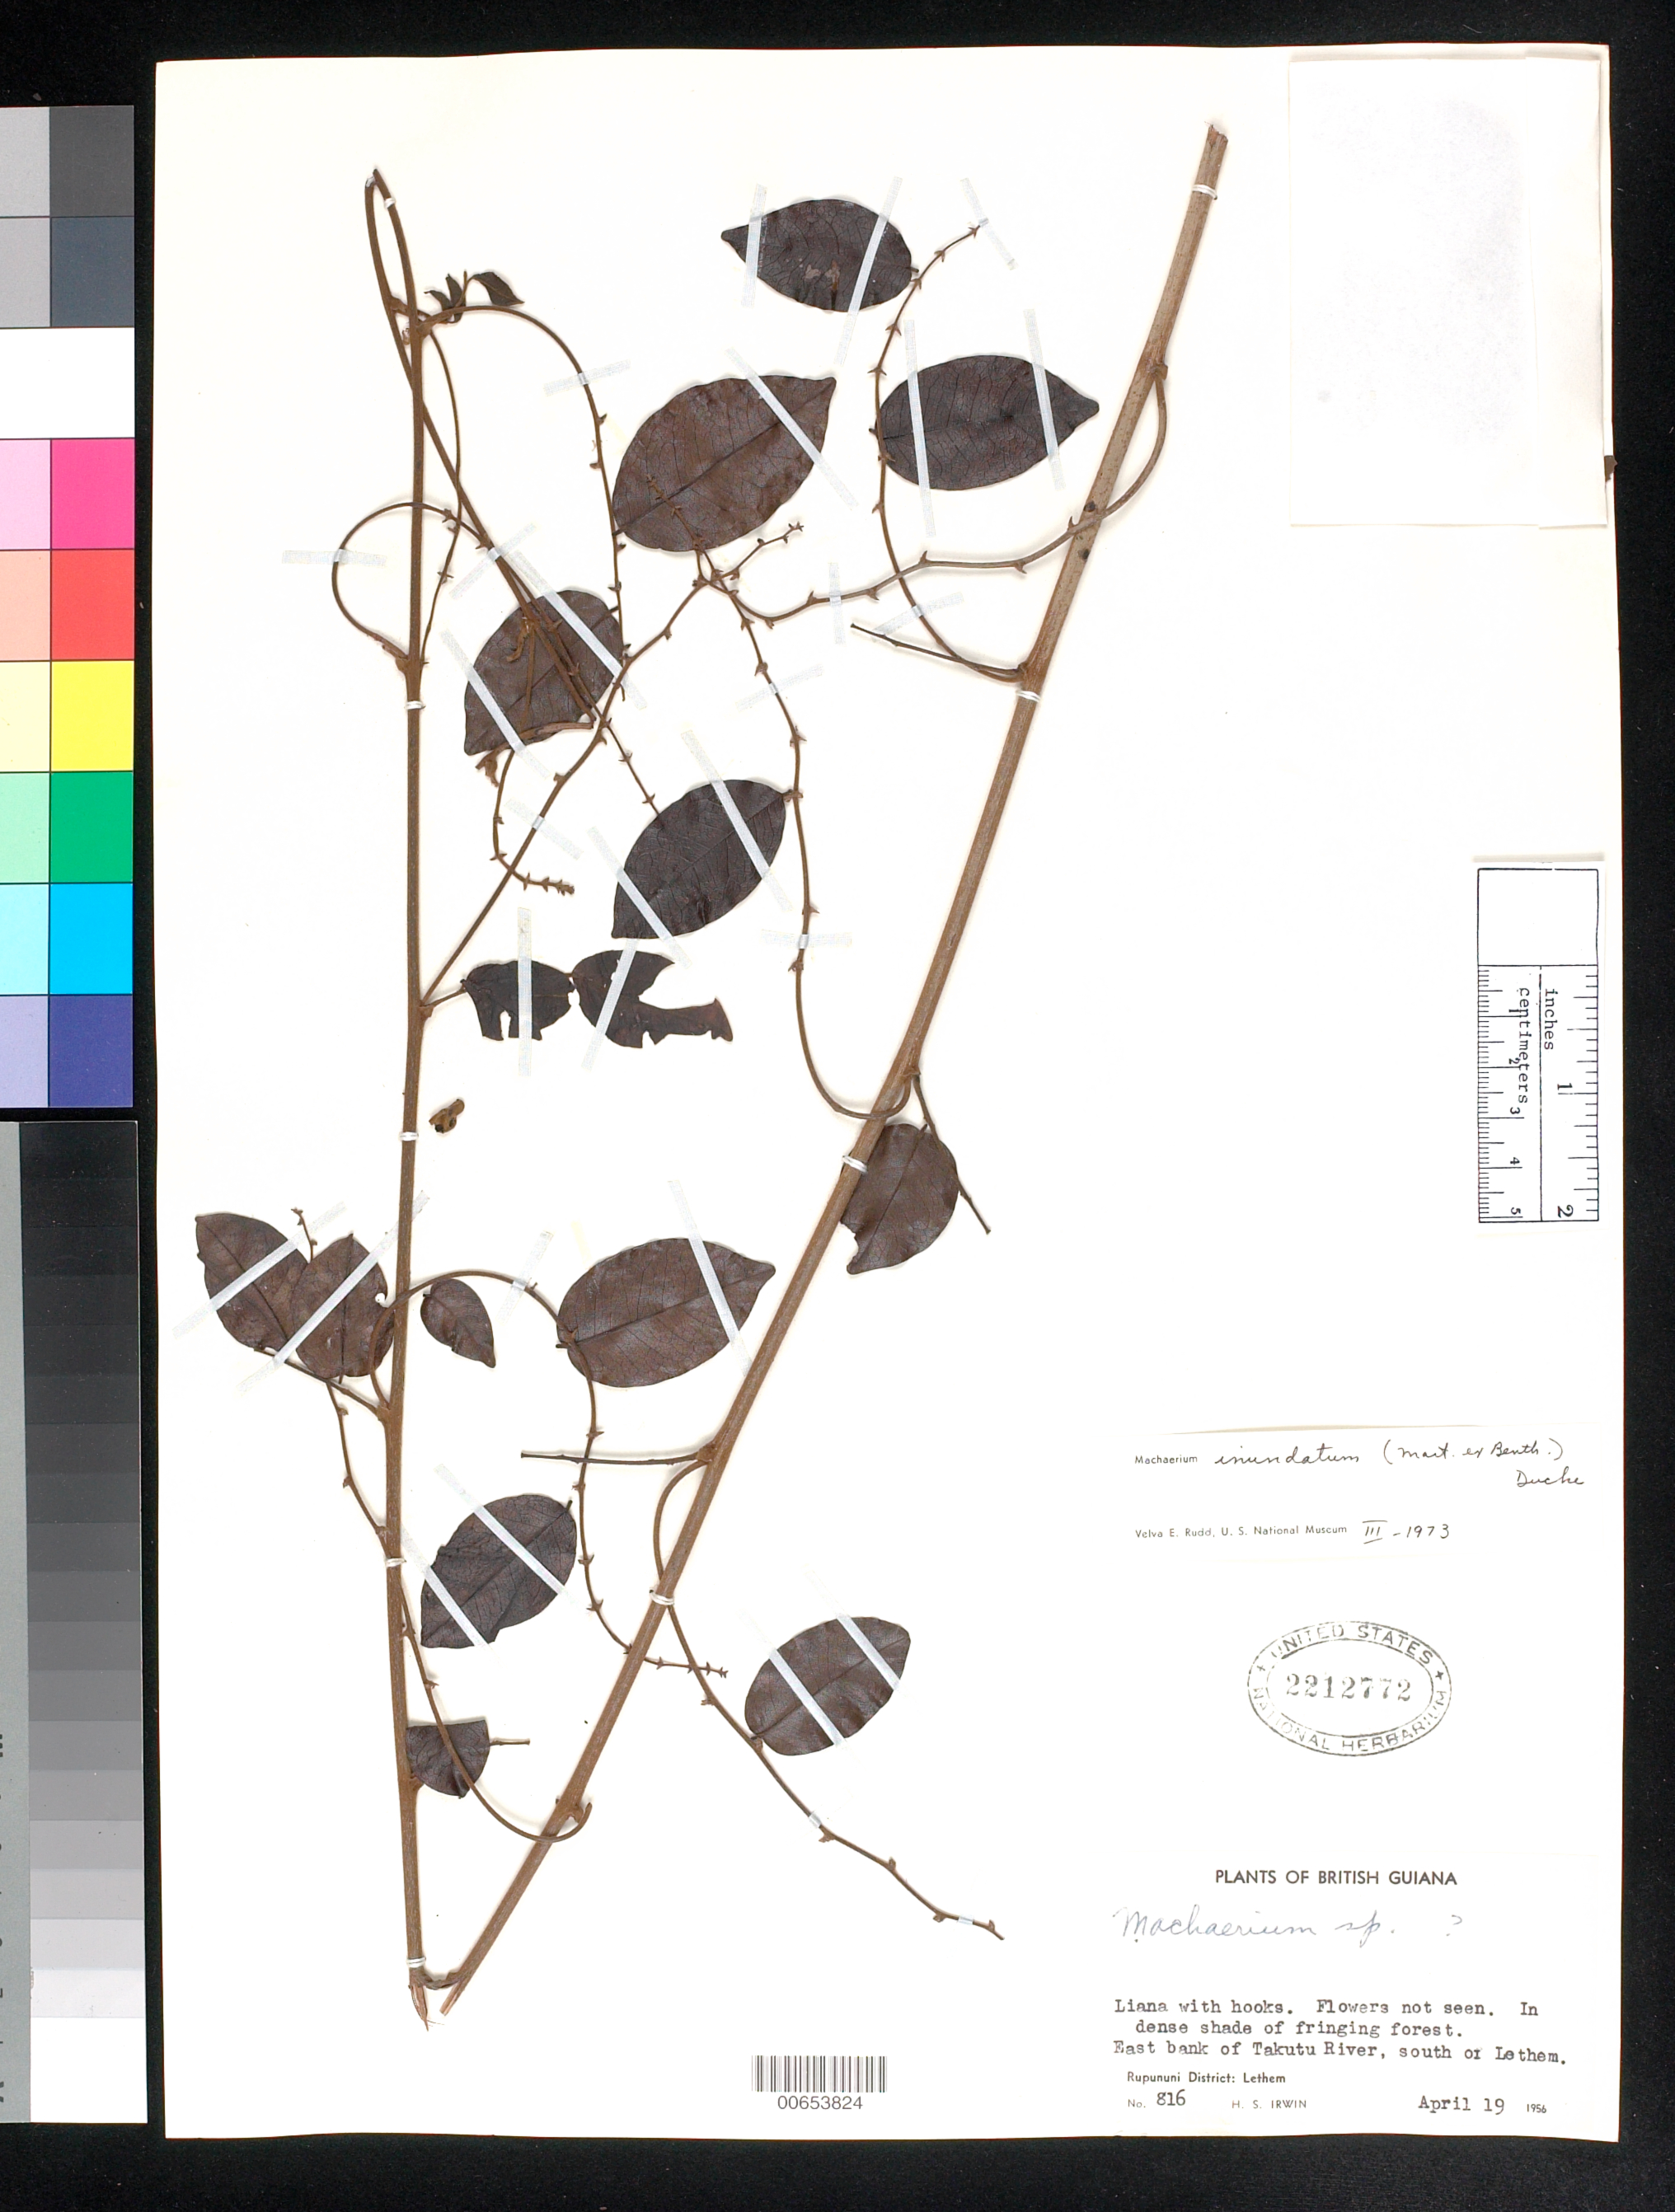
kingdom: Plantae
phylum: Tracheophyta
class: Magnoliopsida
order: Fabales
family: Fabaceae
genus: Machaerium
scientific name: Machaerium inundatum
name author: (Mart. ex Benth.) Ducke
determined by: Rudd, V. E.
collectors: H. Irwin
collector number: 816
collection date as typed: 19-Apr-56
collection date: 1956-04-19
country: Guyana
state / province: U. Takutu-U. Essequibo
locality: Lethem, S. of, east bank of Takutu R., Rupununi Dist.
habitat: Dense shade of fringing forest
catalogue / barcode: US 2212772